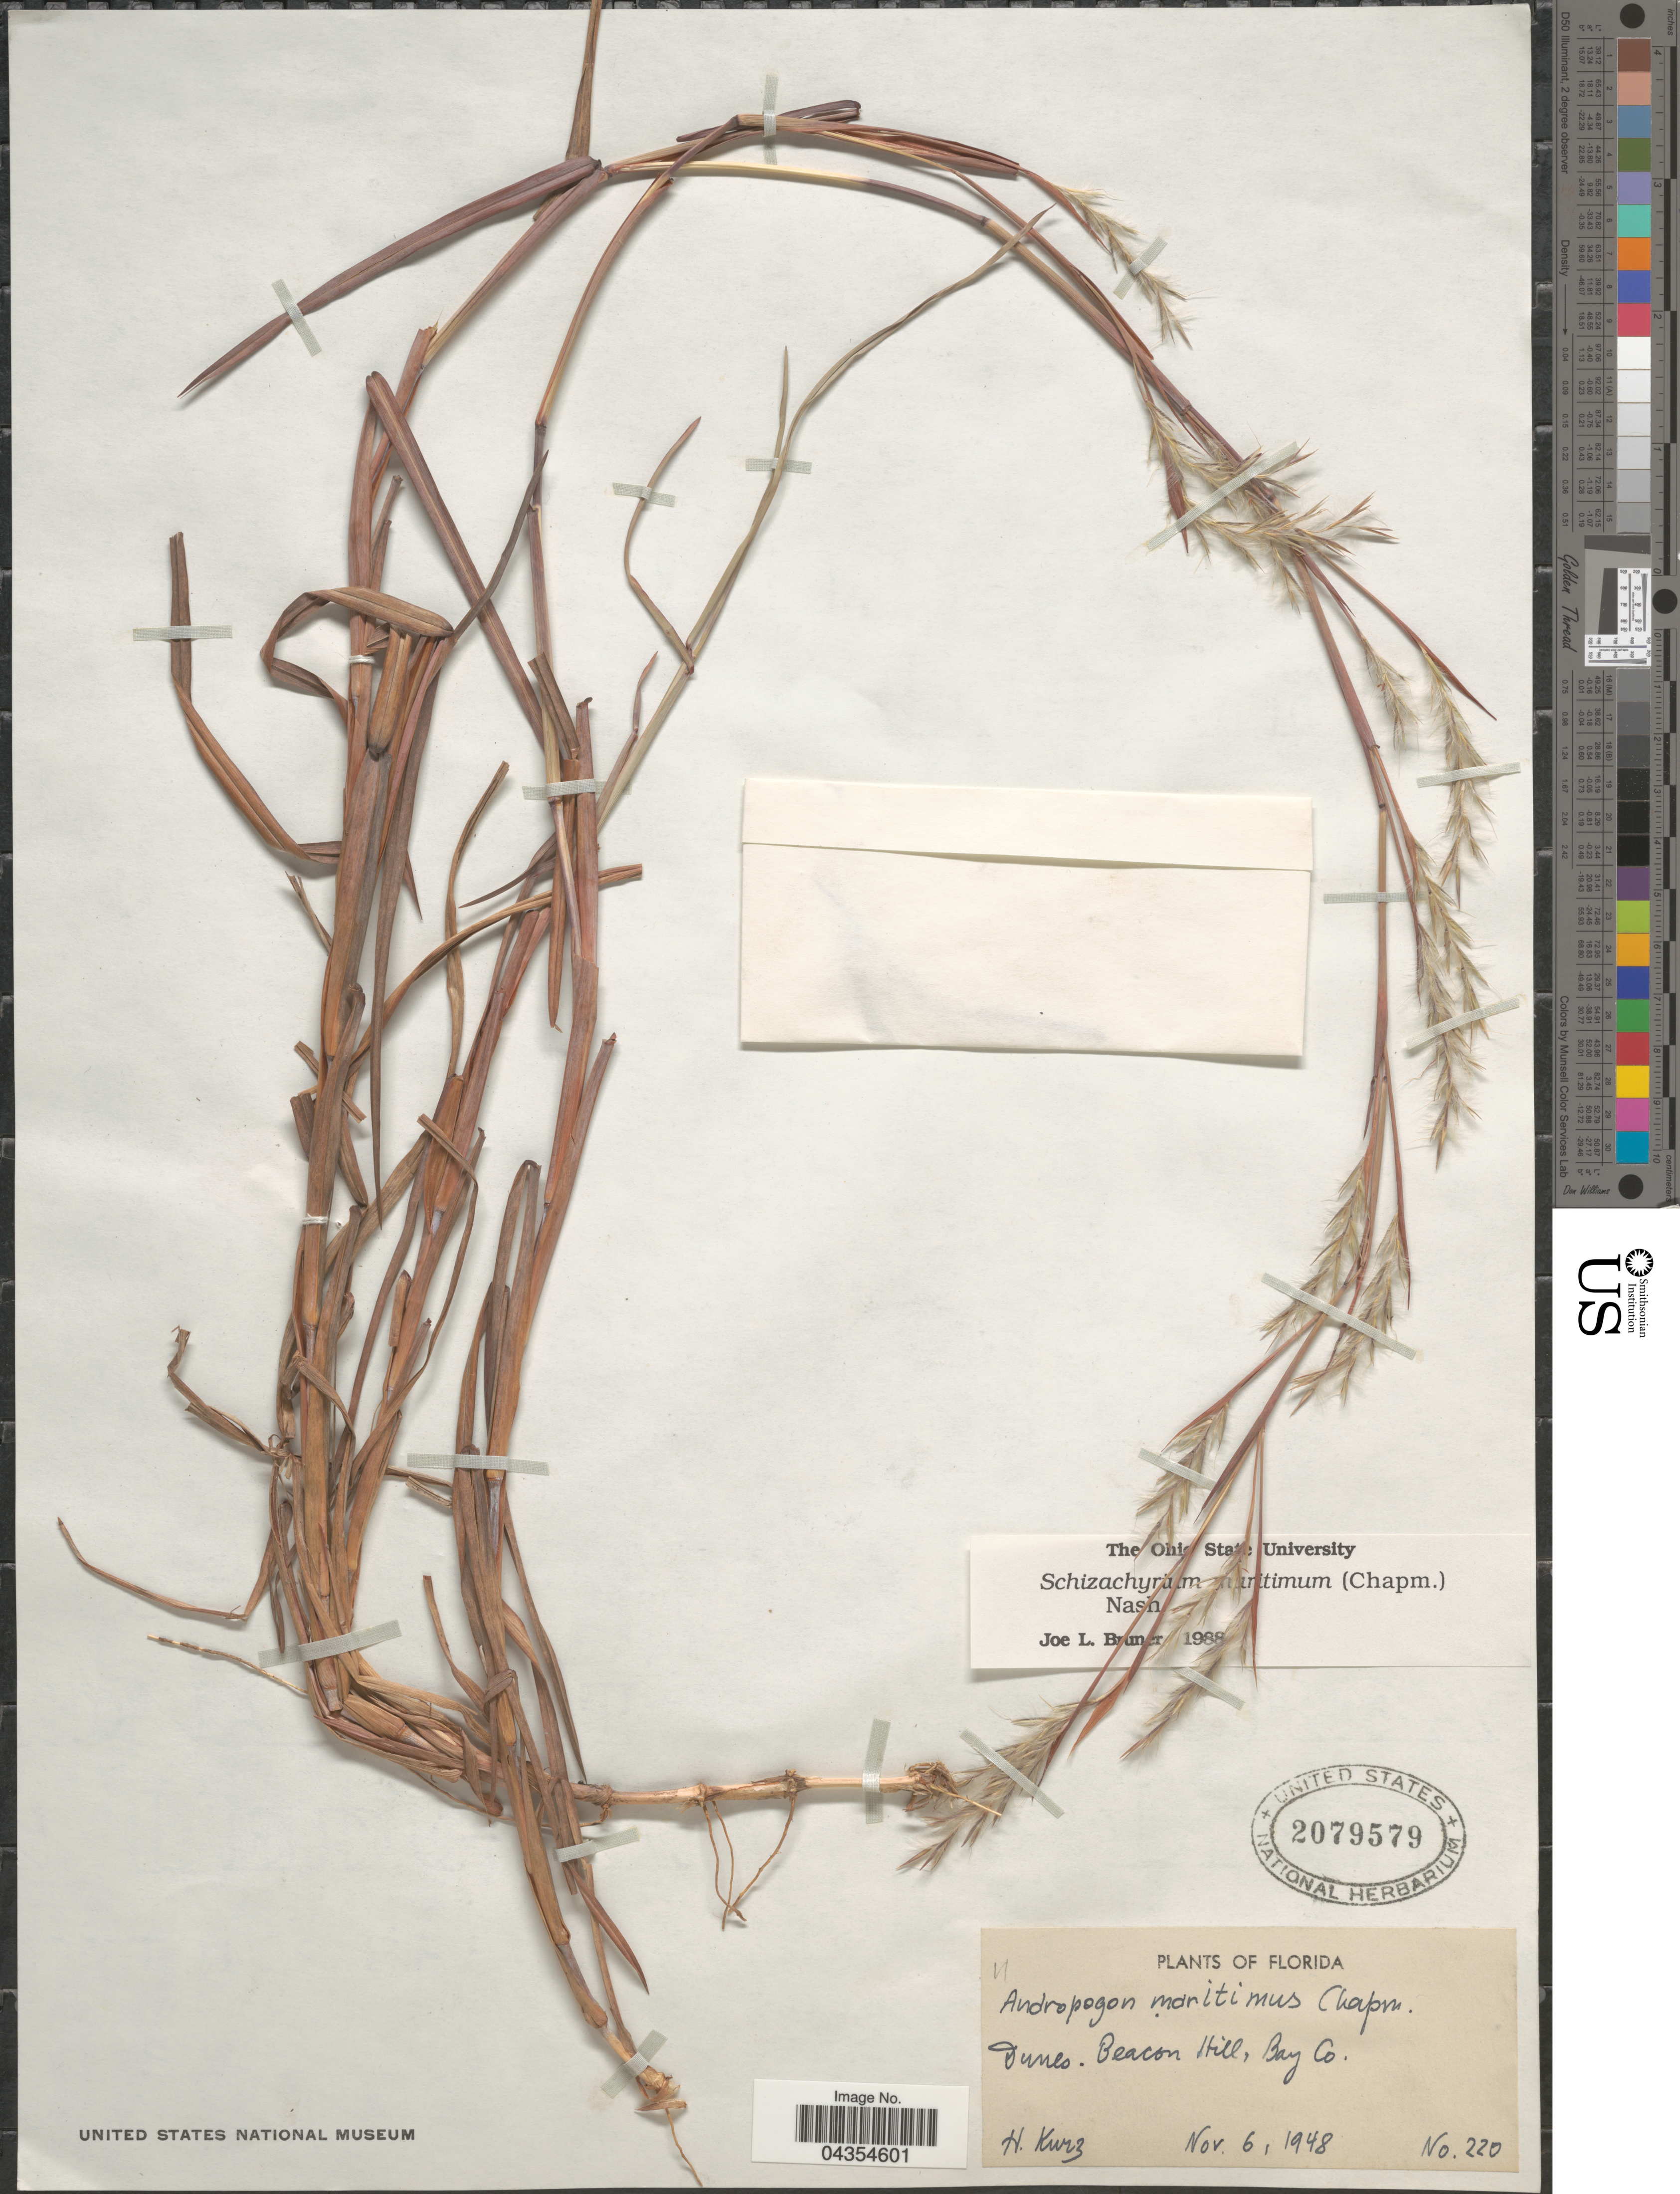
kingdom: Plantae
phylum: Tracheophyta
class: Liliopsida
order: Poales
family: Poaceae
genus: Schizachyrium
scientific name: Schizachyrium maritimum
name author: (Chapm.) Nash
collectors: H. Kurz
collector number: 220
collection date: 1948-11-06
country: United States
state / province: Florida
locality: Dunes. Beacon Hill, Bay Co.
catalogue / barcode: US 2079579